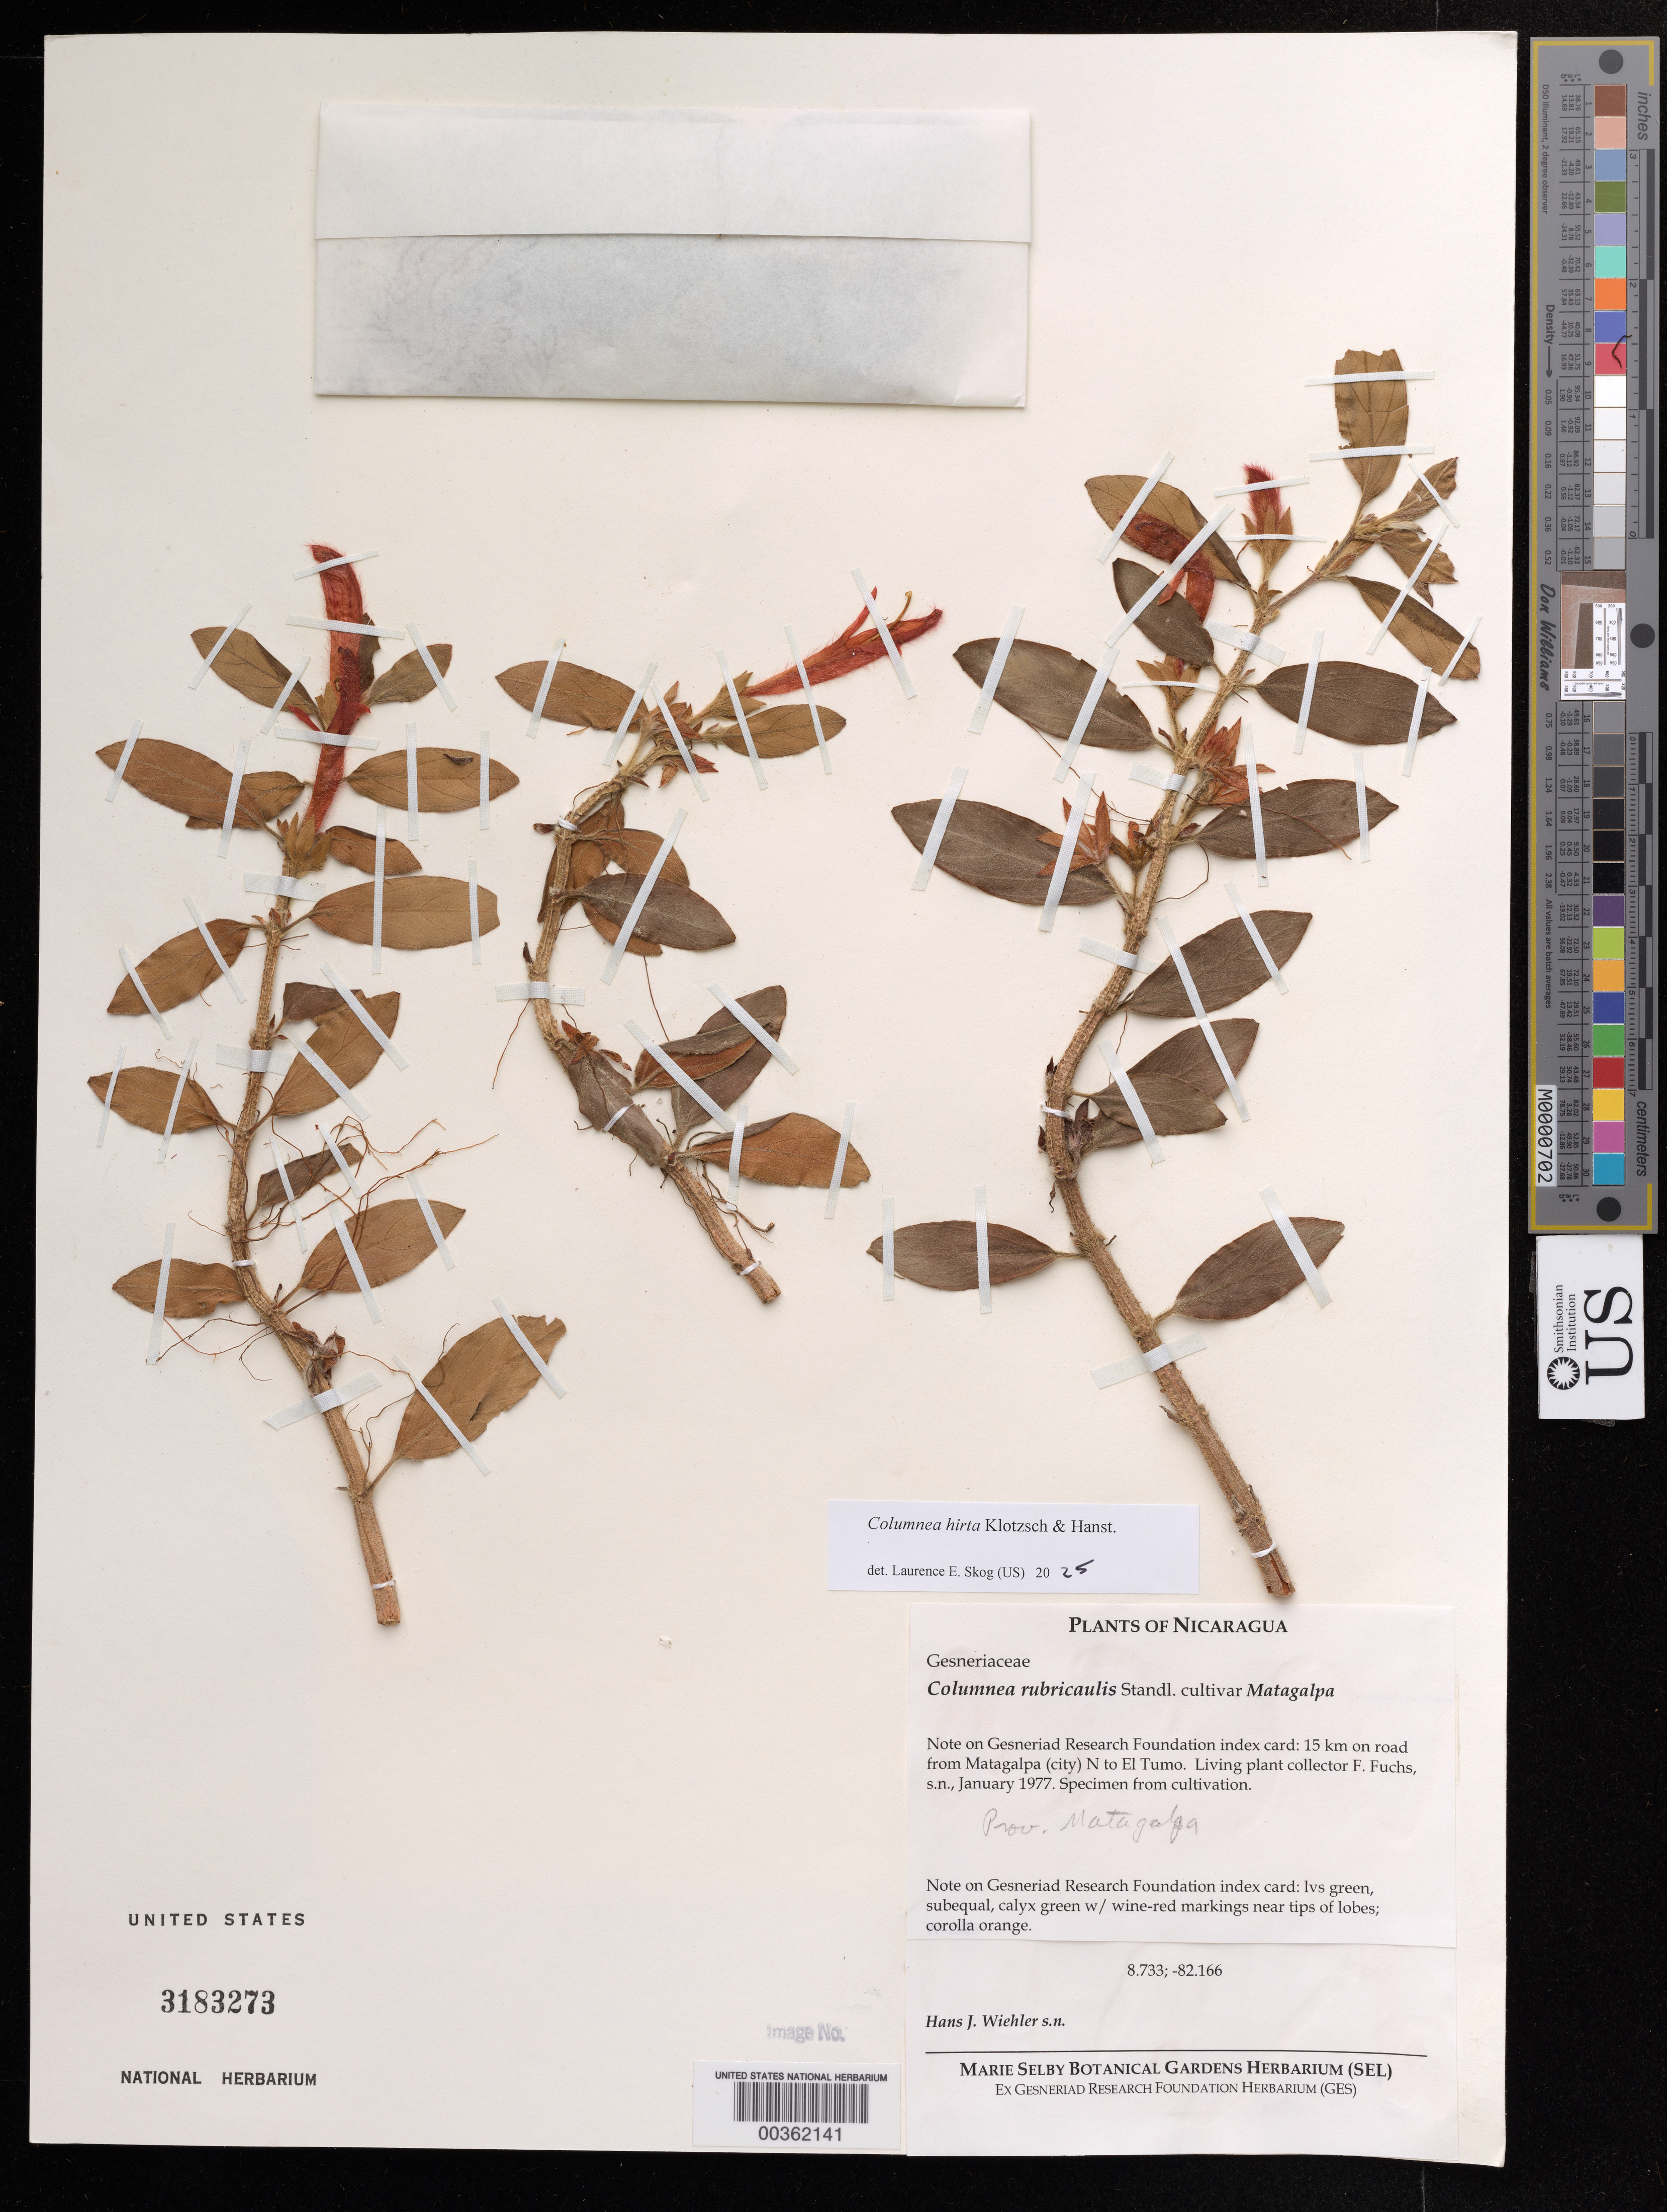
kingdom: Plantae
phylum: Tracheophyta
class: Magnoliopsida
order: Lamiales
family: Gesneriaceae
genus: Columnea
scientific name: Columnea hirta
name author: Klotzsch & Hanst.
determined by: Skog, Laurence E.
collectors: H. J. Wiehler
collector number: s.n. [W-2328]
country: Nicaragua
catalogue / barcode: US 3183273